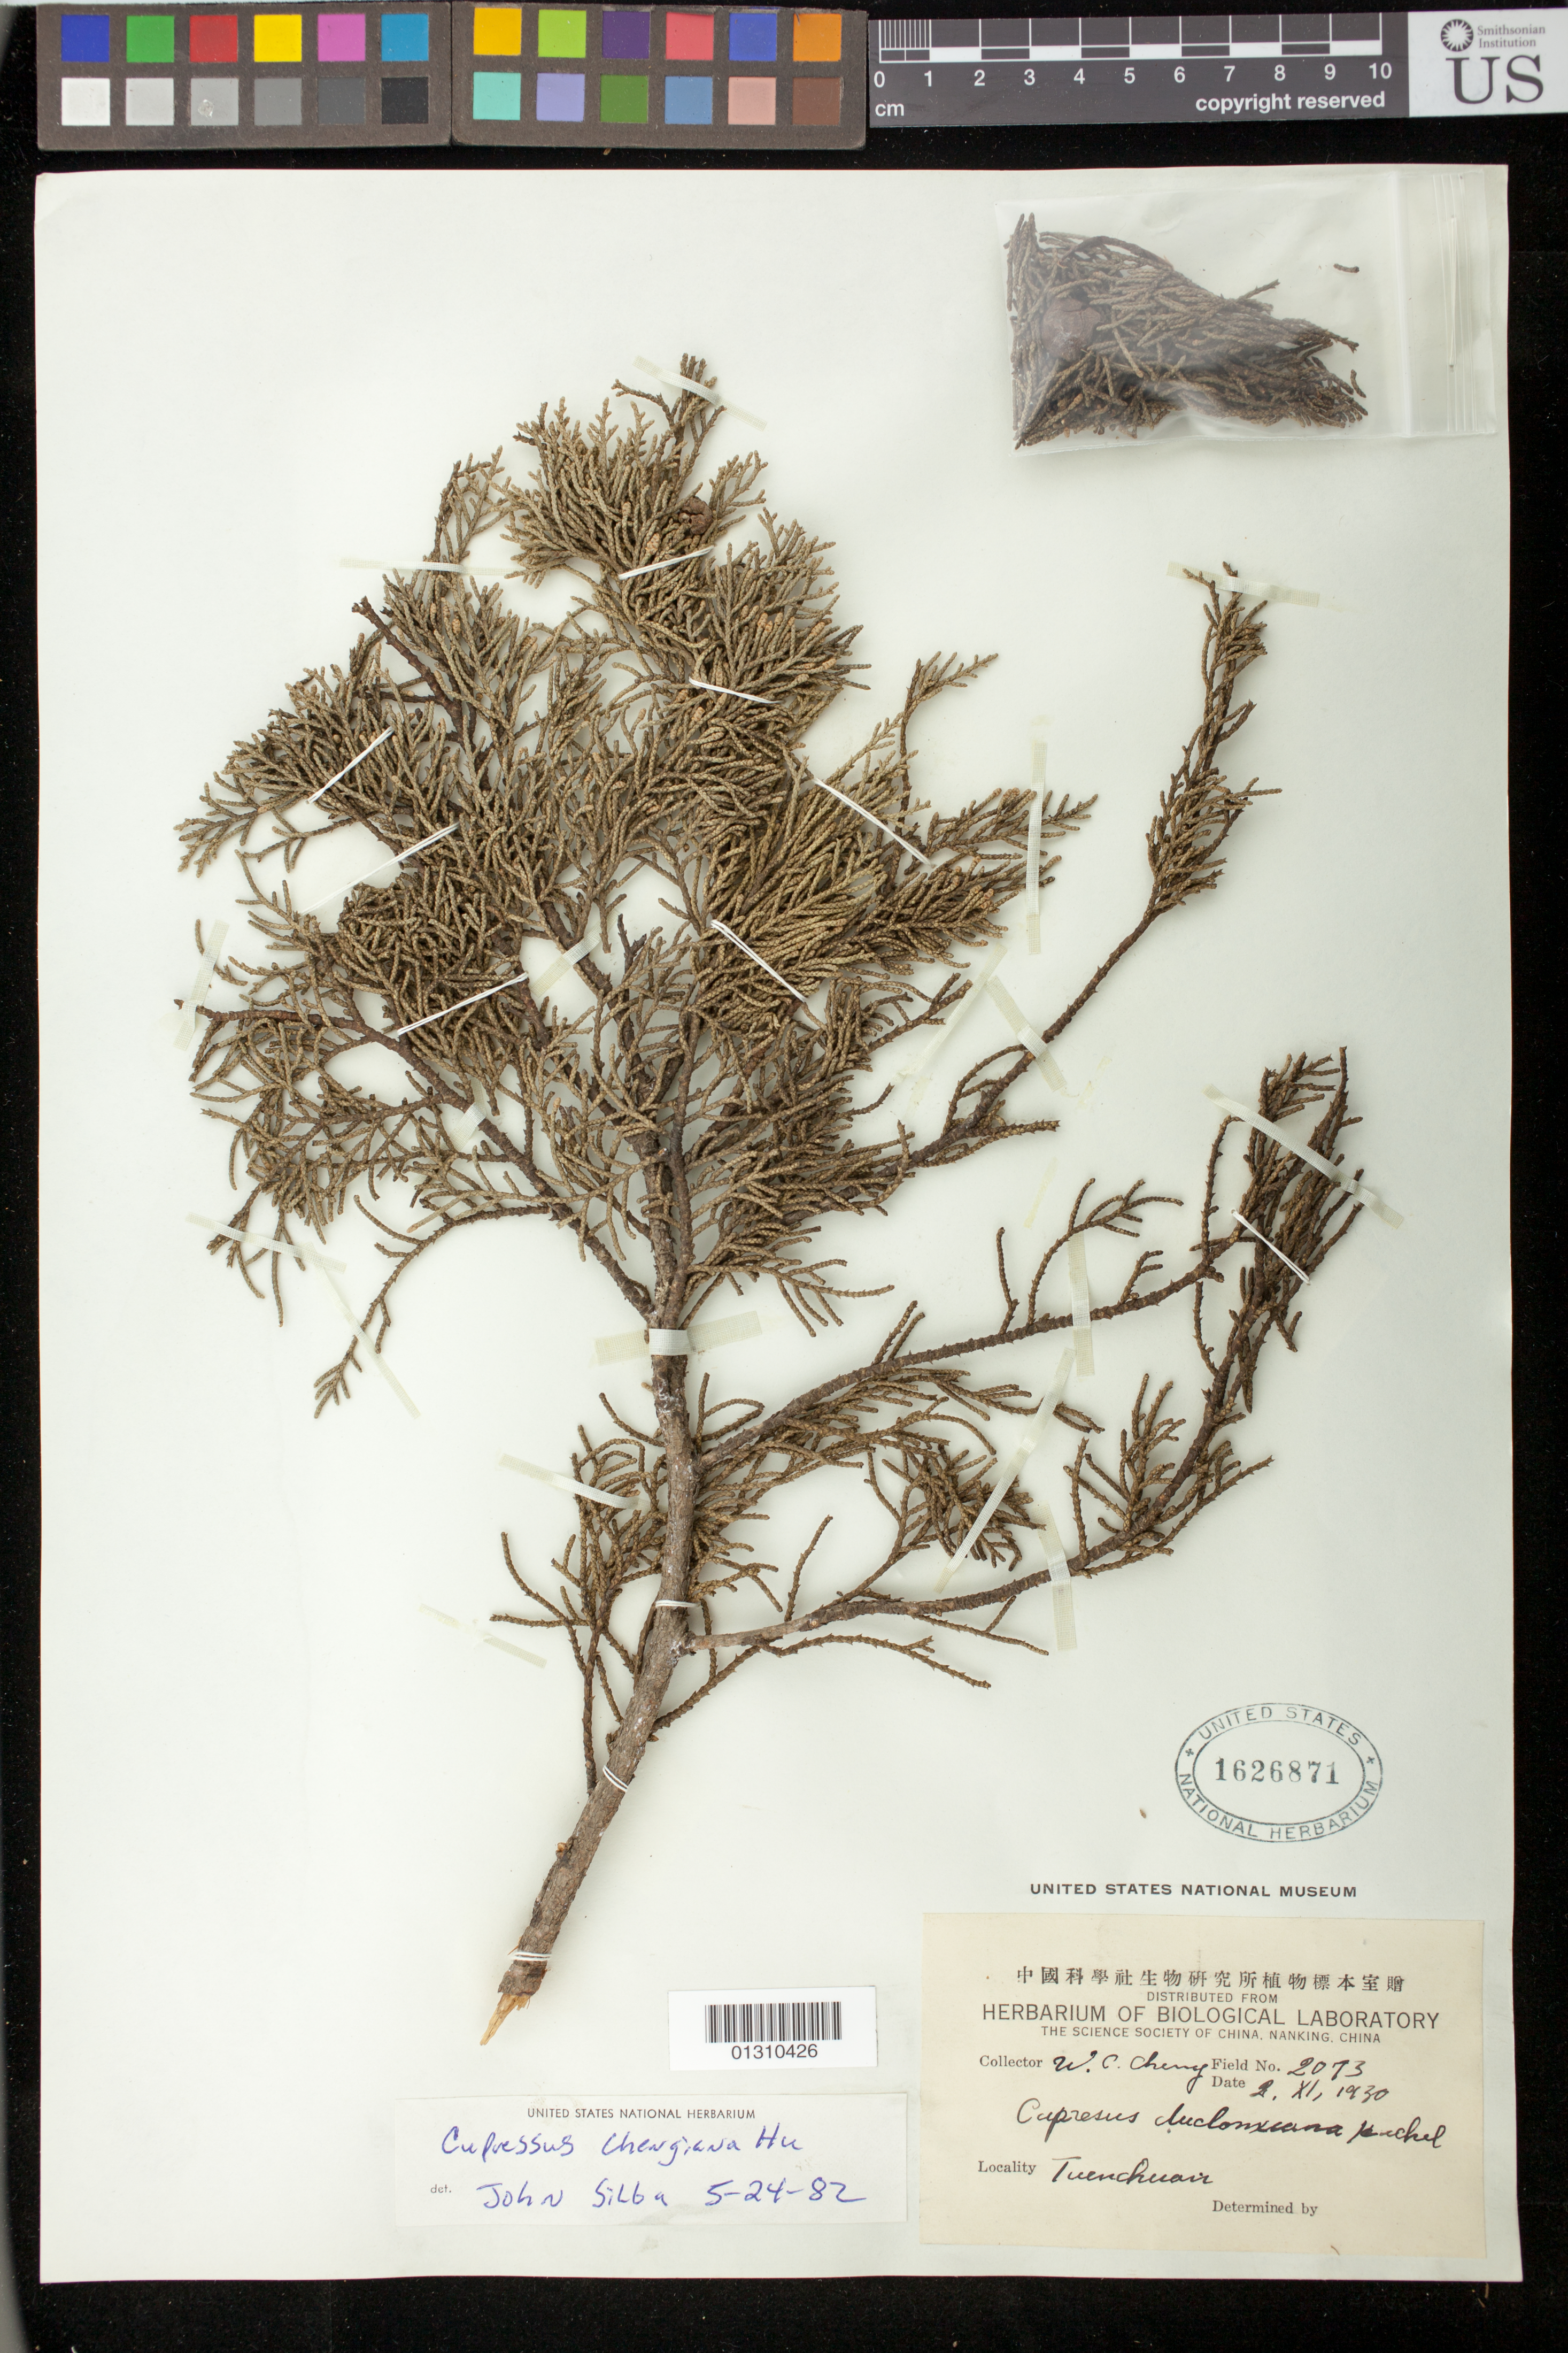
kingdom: Plantae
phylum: Tracheophyta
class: Pinopsida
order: Pinales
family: Cupressaceae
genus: Cupressus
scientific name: Cupressus duclouxiana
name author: Hickel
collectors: W. C. Cheng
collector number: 2073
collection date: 1930-11-02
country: China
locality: Tuenchuan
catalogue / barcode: US 1626871